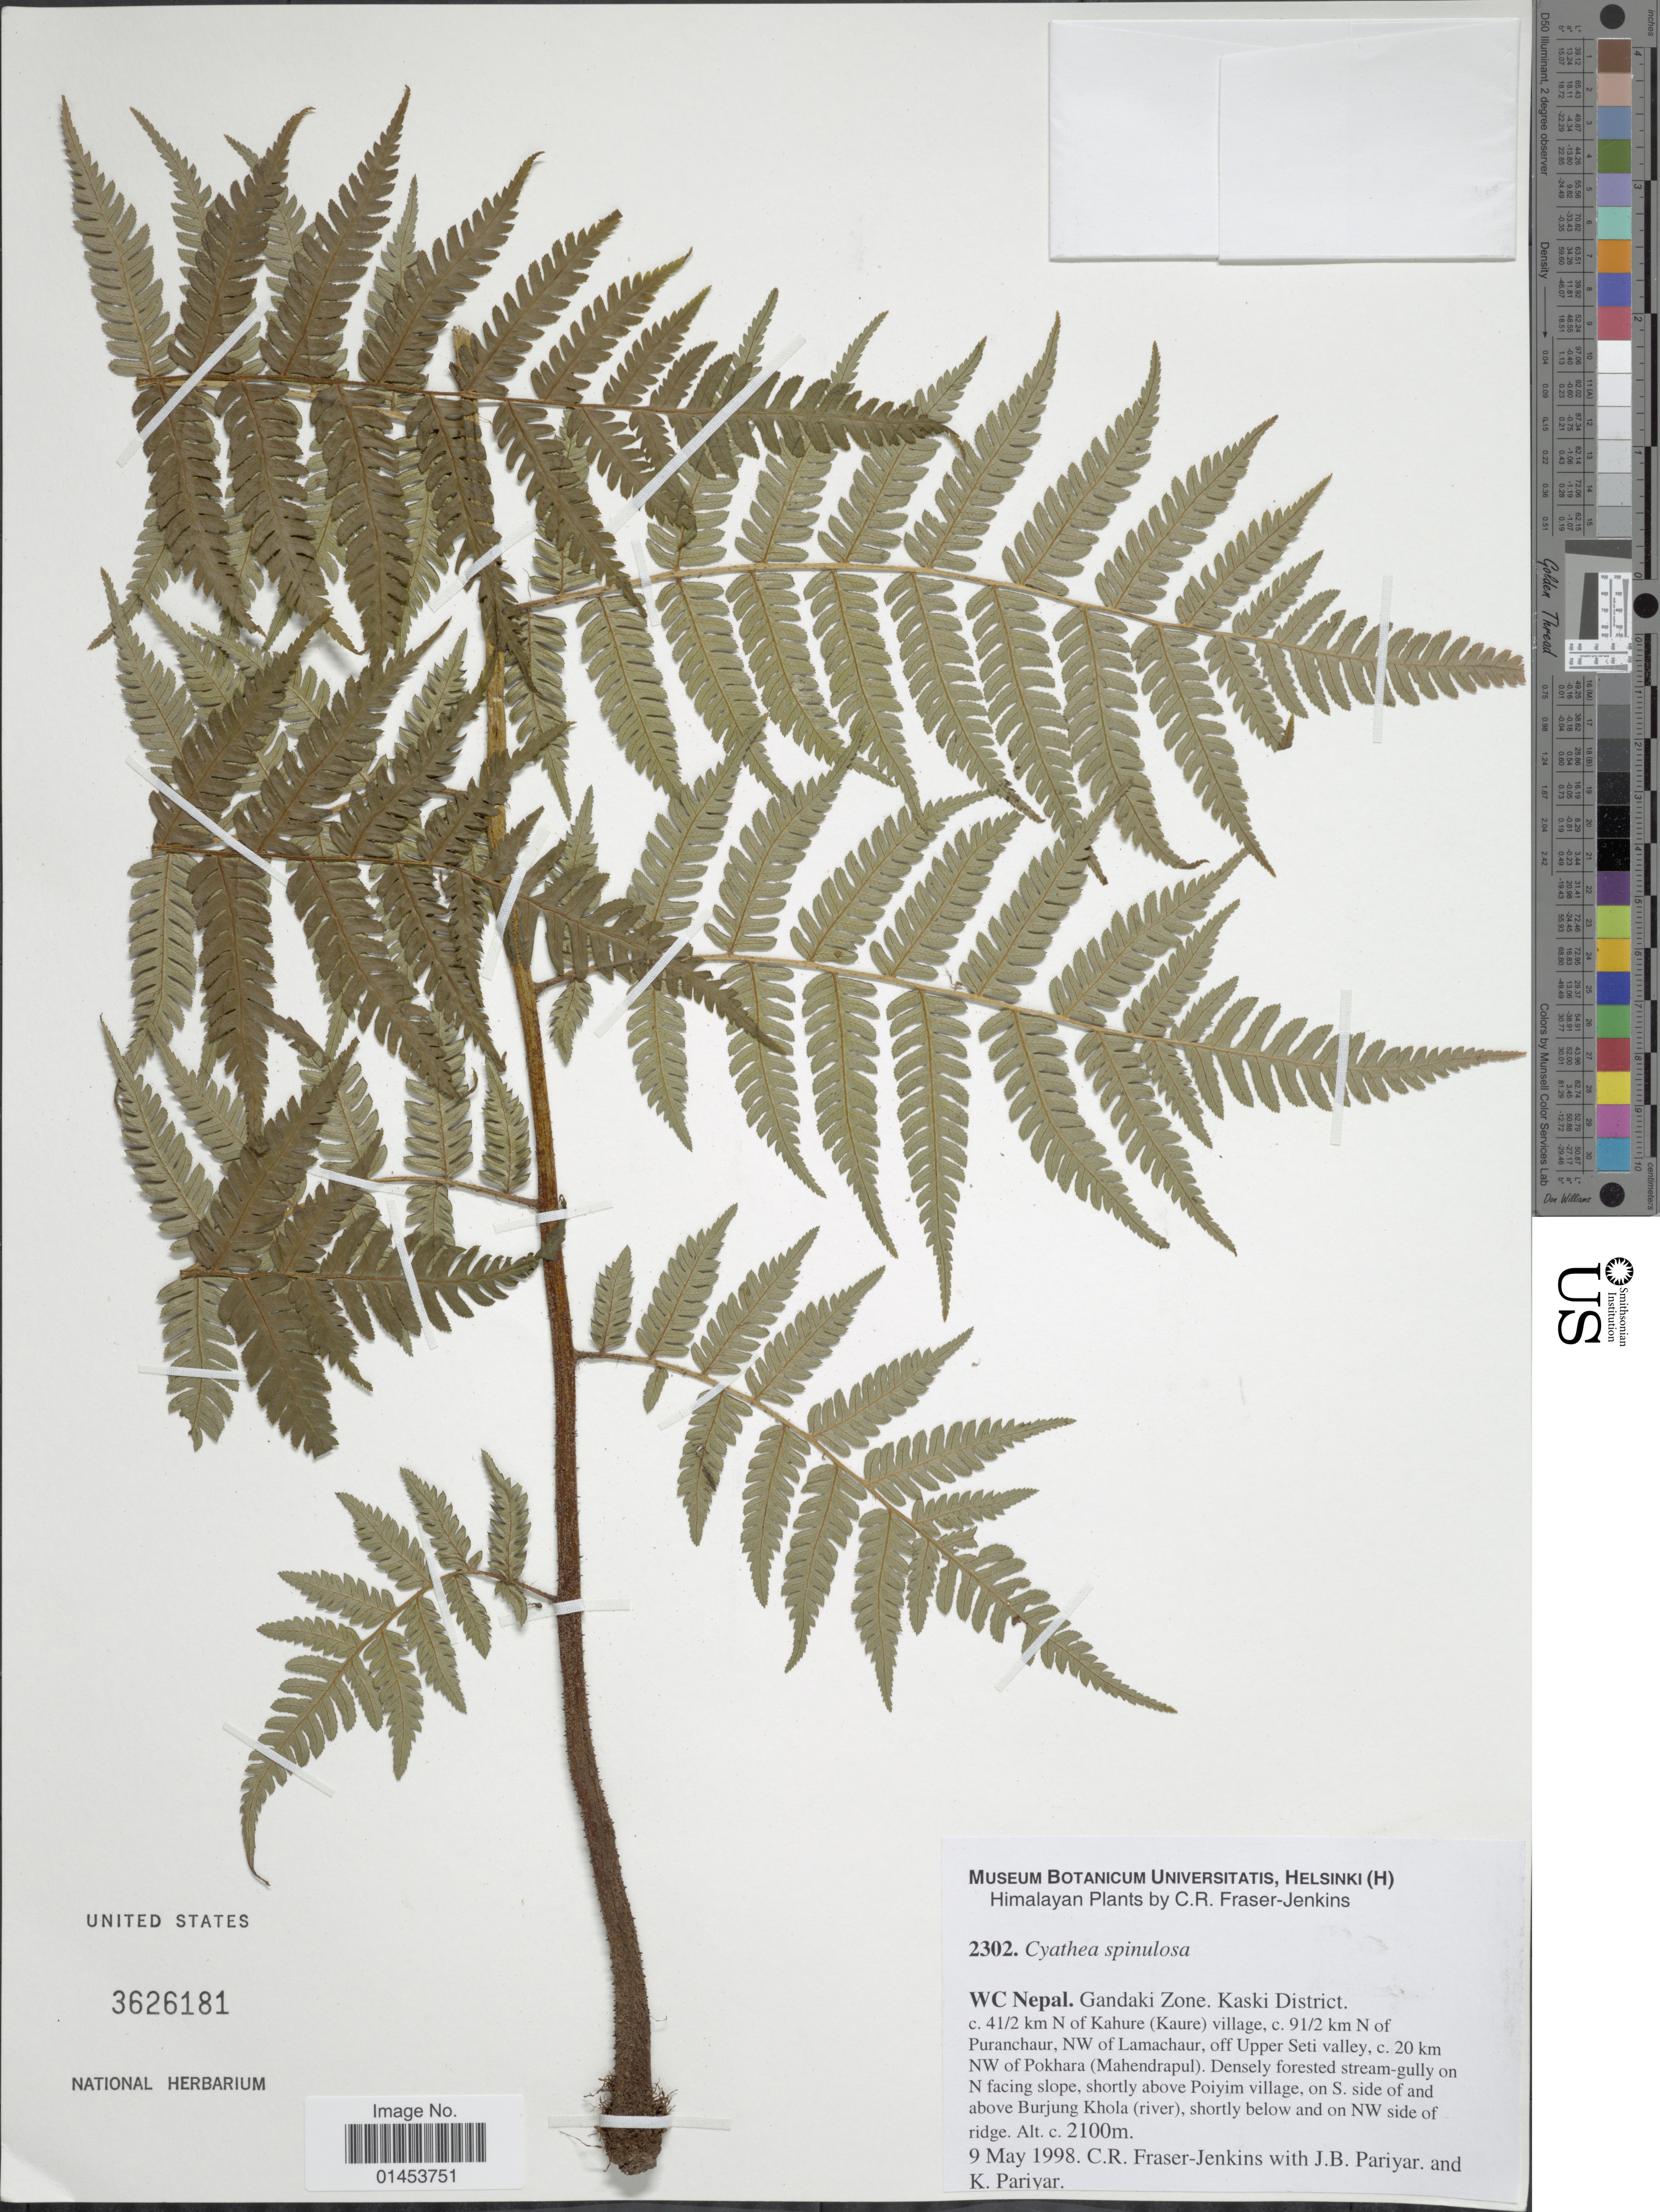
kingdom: Plantae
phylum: Tracheophyta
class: Polypodiopsida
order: Cyatheales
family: Cyatheaceae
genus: Cyathea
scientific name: Cyathea spinulosa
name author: Wall. ex Hook.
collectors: C. R. Fraser-Jenkins, J. Pariyar & K. Pariyar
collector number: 2302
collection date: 1998-05-09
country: Nepal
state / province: Gandaki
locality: W.C. Nepal, Gandaki Zone, Kaski District, c. 41/2 km N of Kahure(Kaure)village, c. 91/2km N of Puranchaur, NW of Lamachaur, off Upper Seti valley, c. 20km NW of Pokhara(Mahendrapul)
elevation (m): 2100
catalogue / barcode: US 3626181